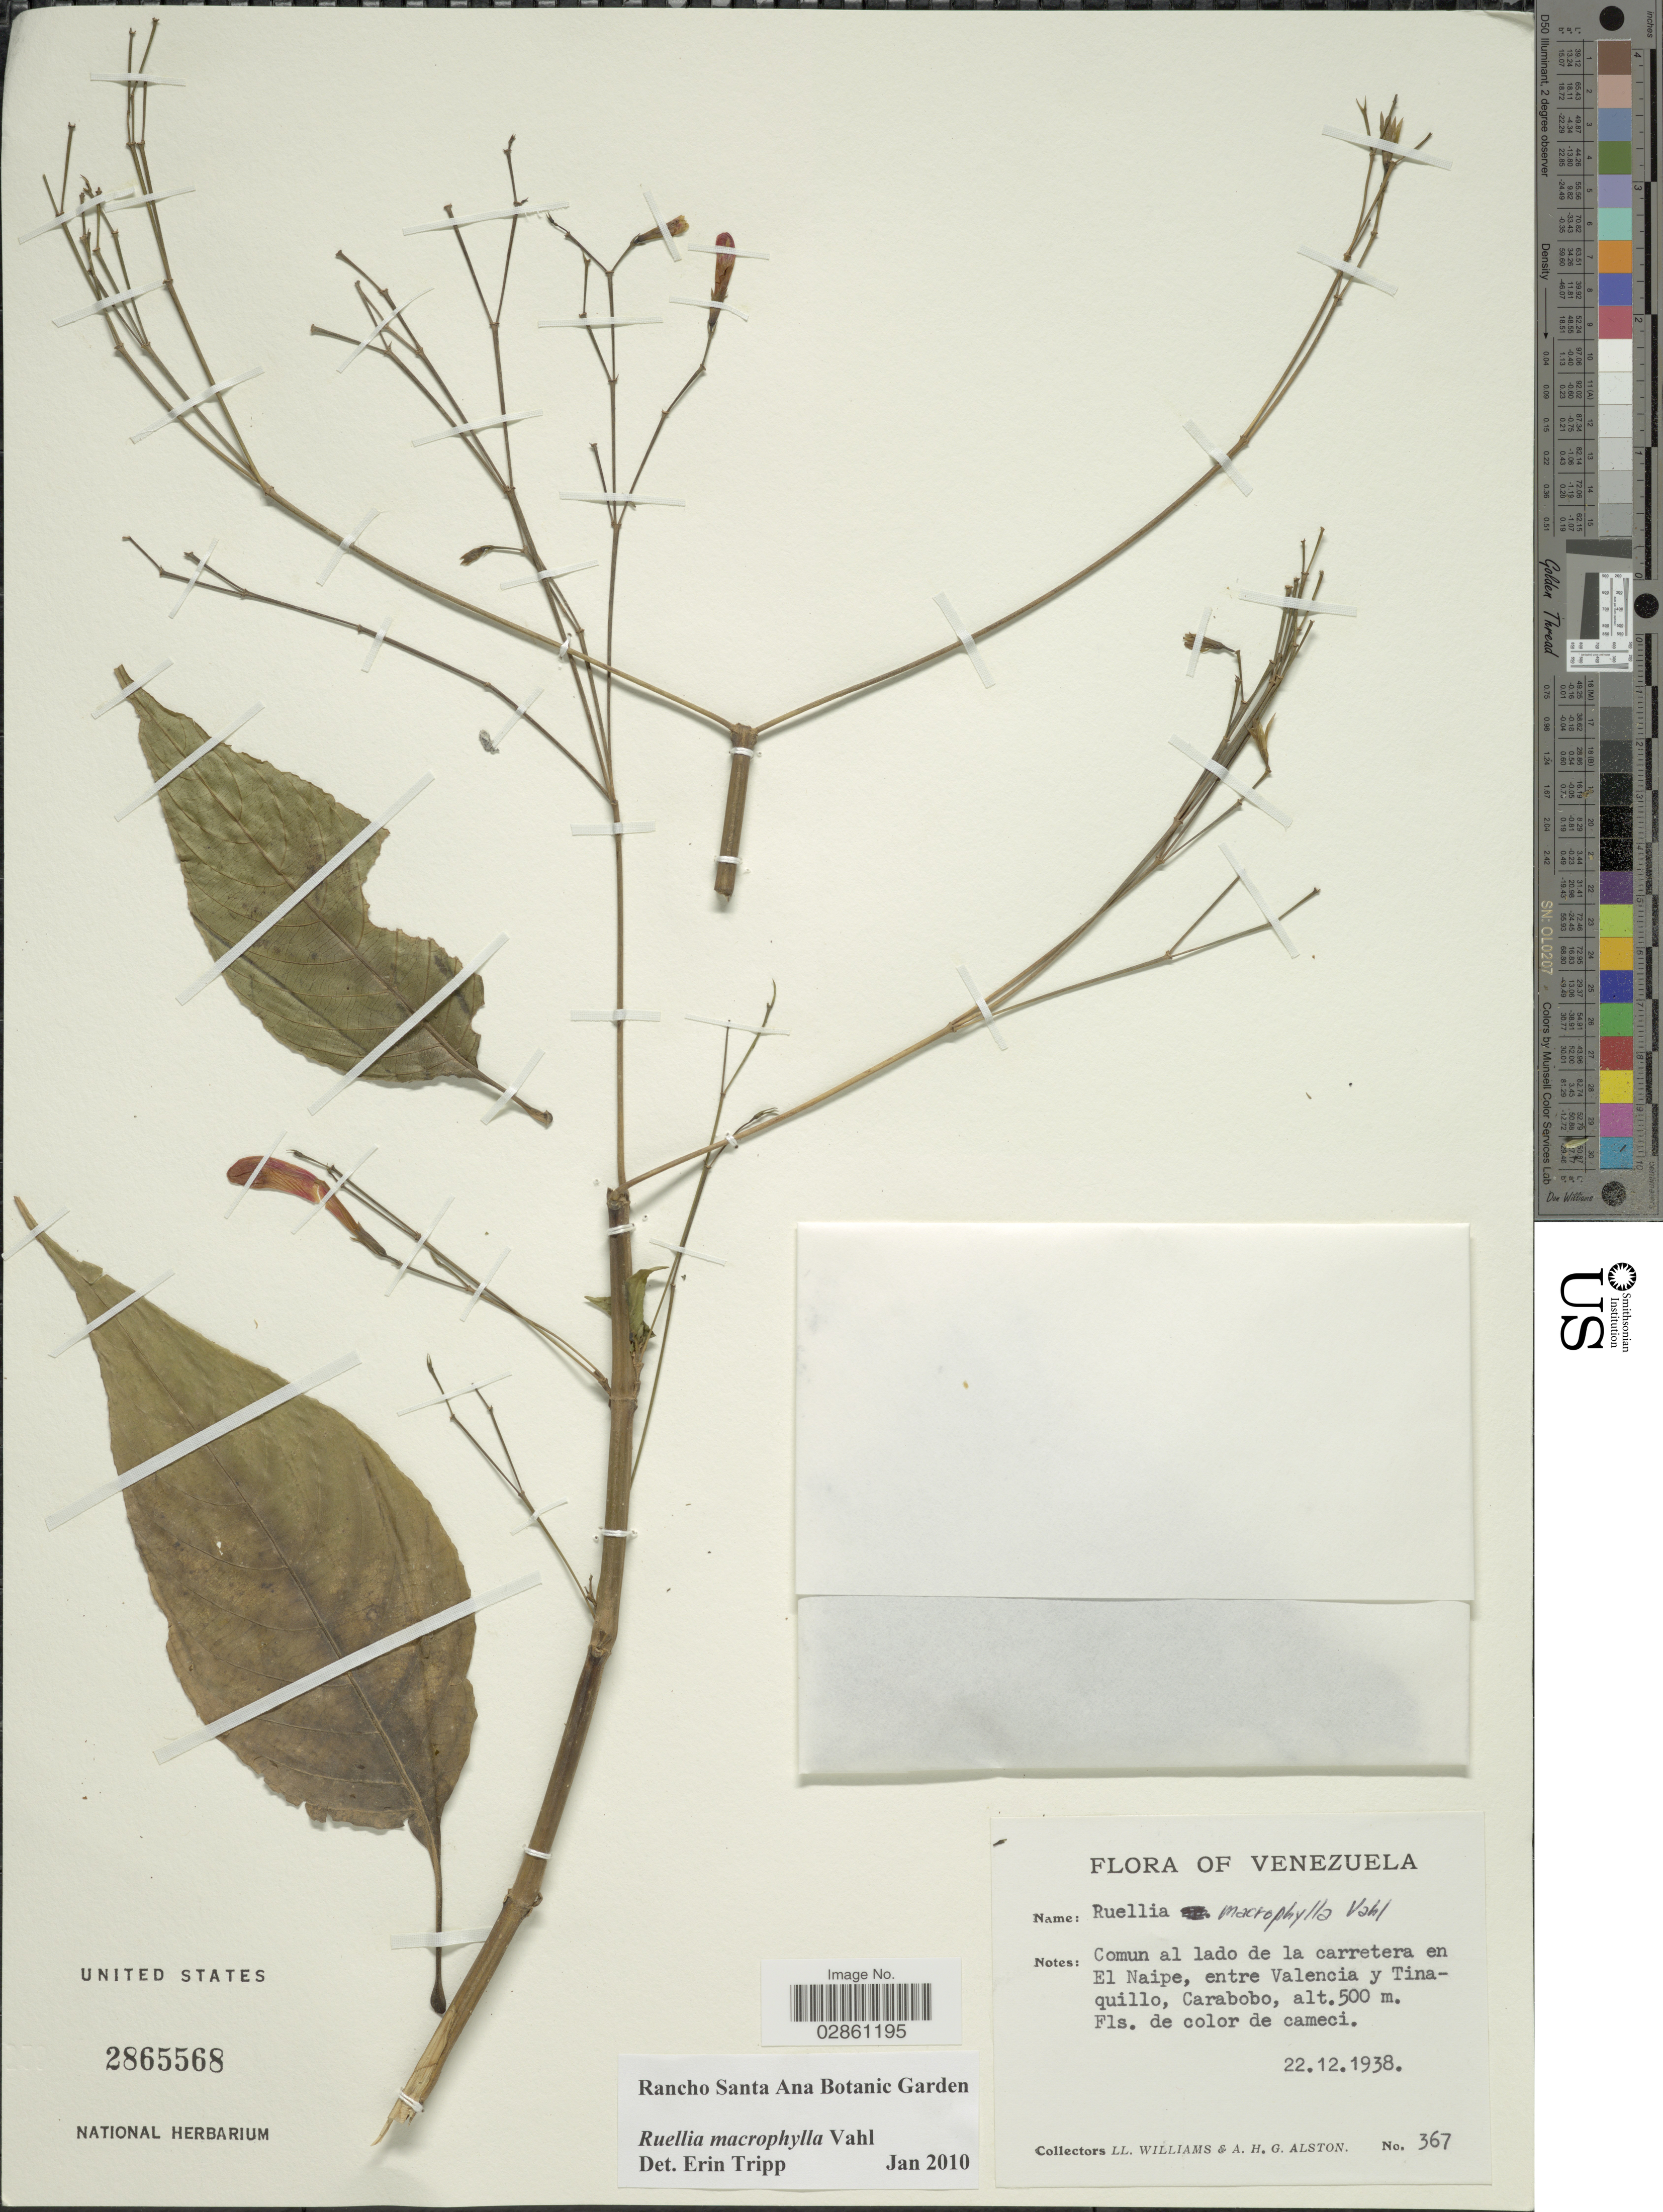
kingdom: Plantae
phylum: Tracheophyta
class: Magnoliopsida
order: Lamiales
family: Acanthaceae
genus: Ruellia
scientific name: Ruellia macrophylla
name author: Vahl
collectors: Ll. Williams & A. H. Alston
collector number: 367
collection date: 1938-12-22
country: Venezuela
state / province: Carabobo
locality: Comun al lado de la carretera en El Naipe, entre Valencia y Tinaquillo.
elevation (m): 500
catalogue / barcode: US 2865568